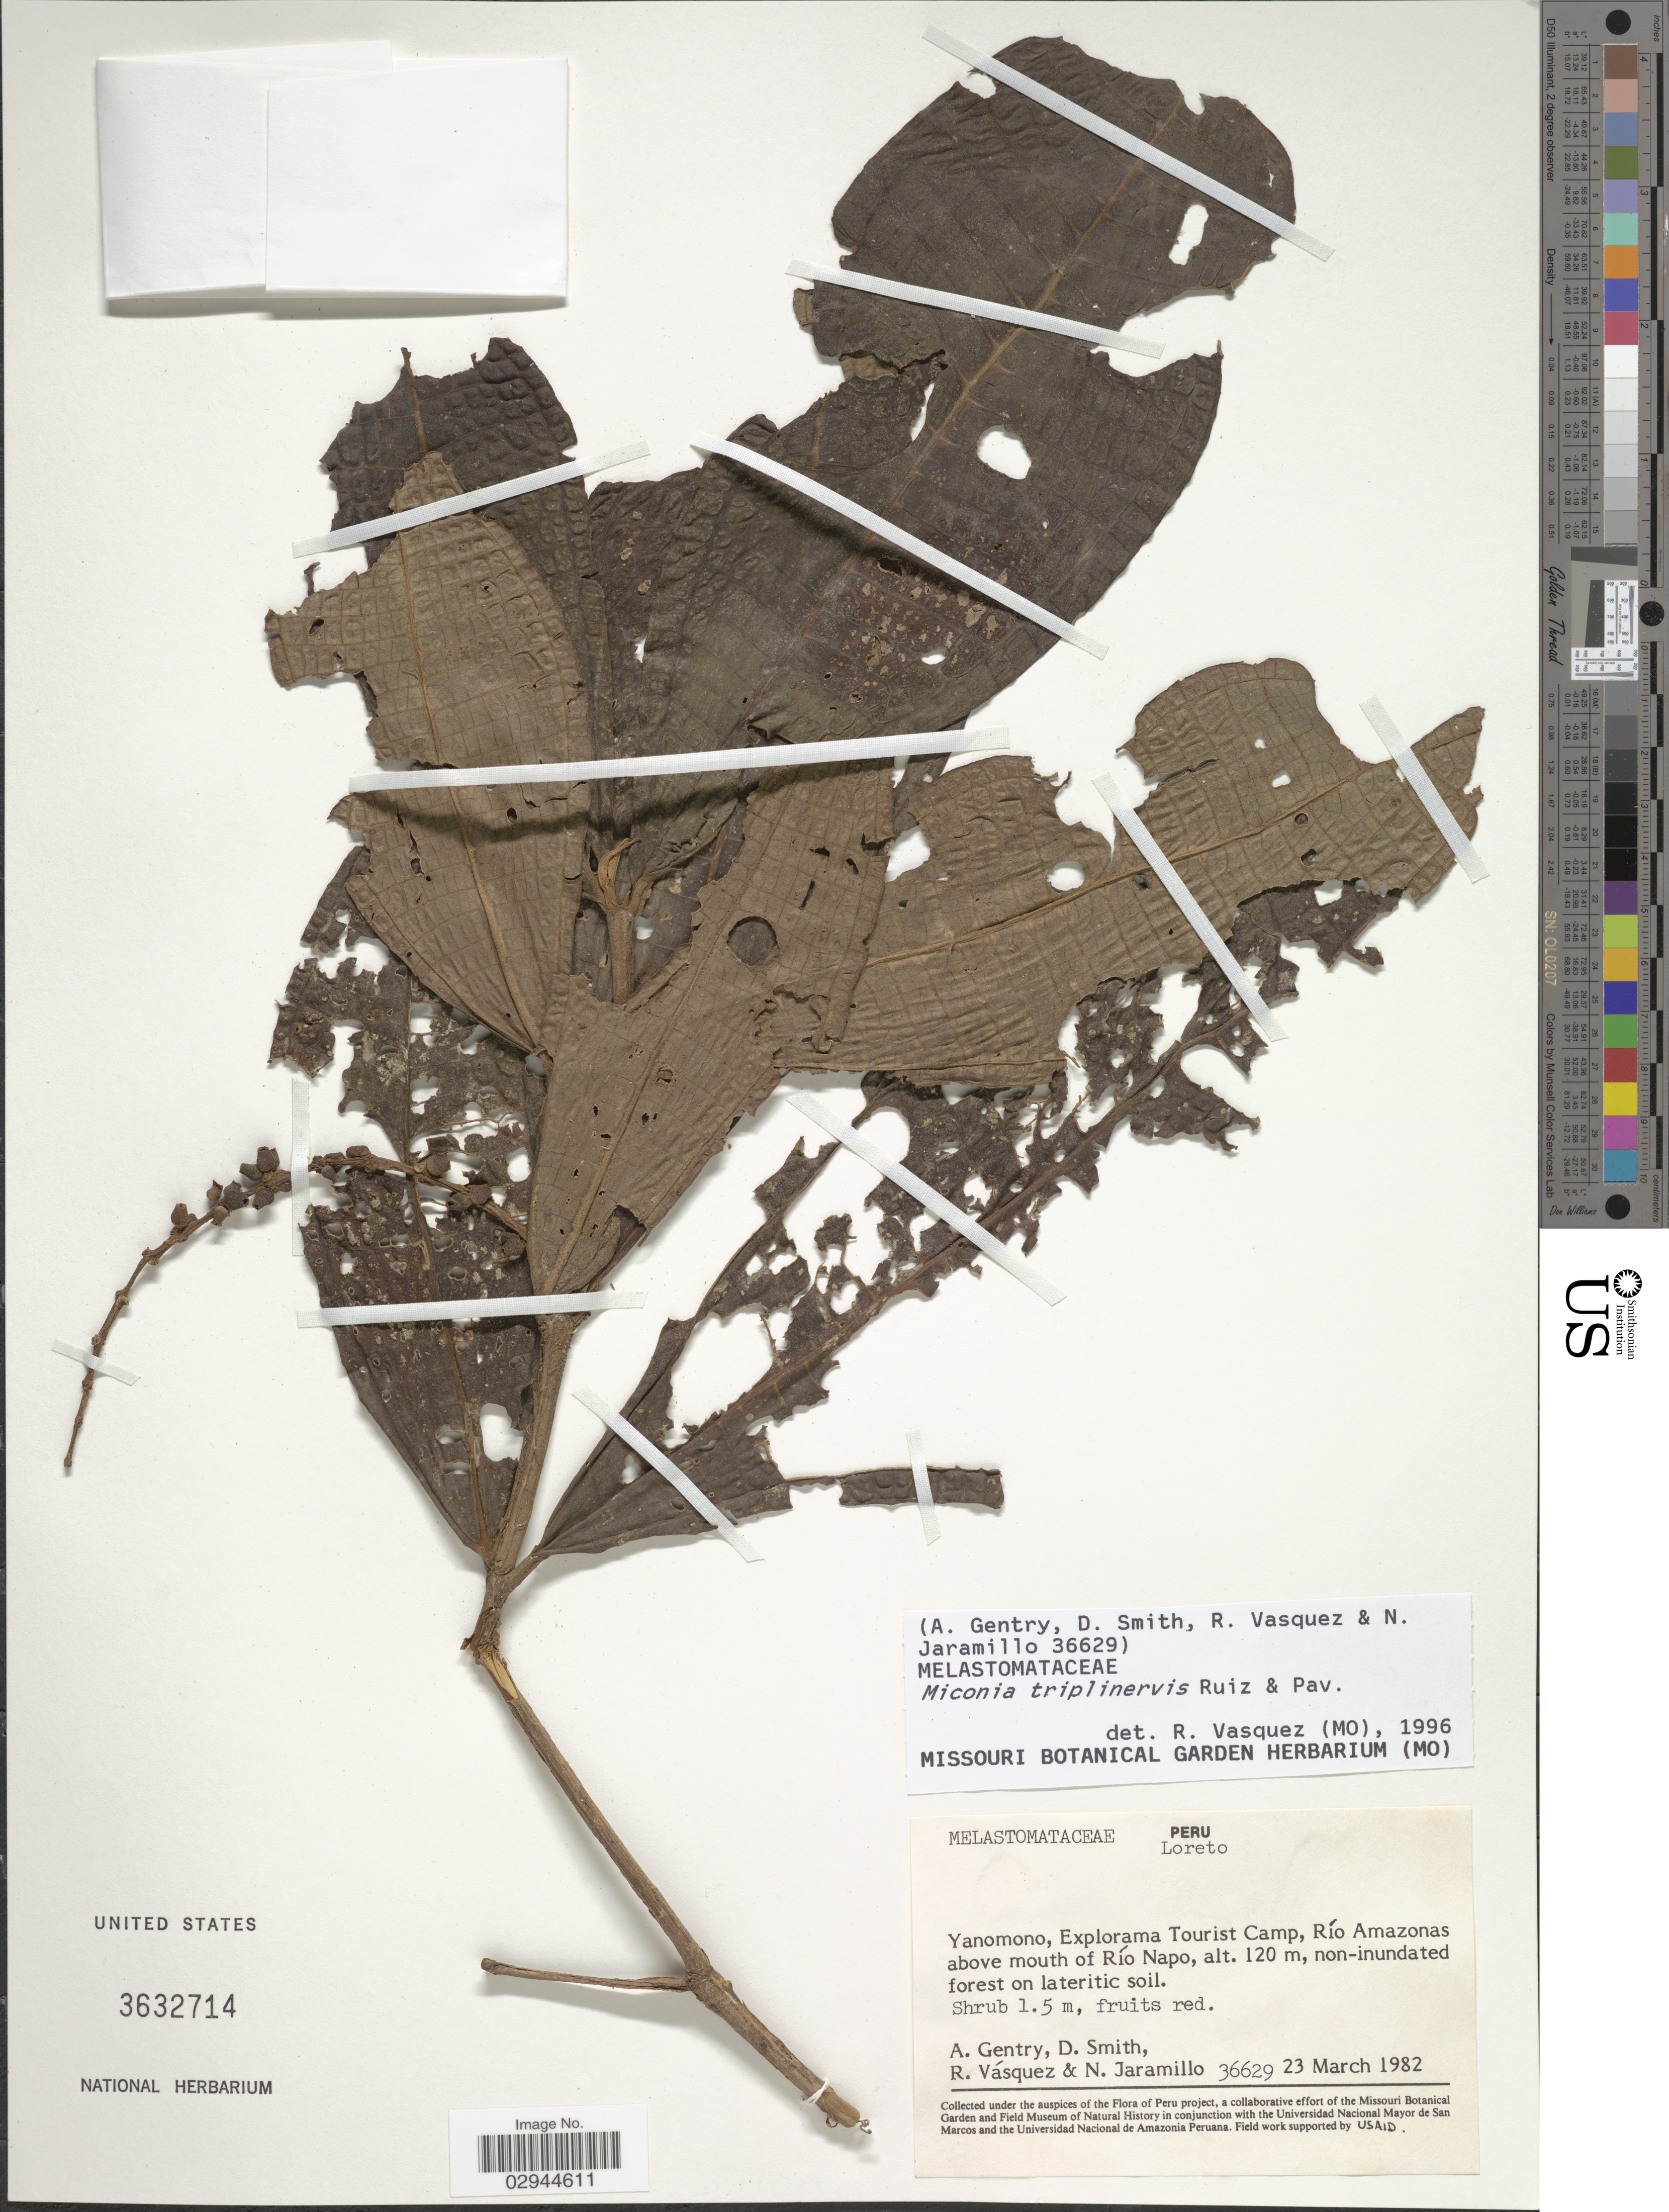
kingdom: Plantae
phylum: Tracheophyta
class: Magnoliopsida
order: Myrtales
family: Melastomataceae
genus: Miconia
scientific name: Miconia triplinervis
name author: Ruiz & Pav.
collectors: A. H. Gentry, D. Smith, R. Vásquez & N. Jaramillo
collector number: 36629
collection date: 1982-03-23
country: Peru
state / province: Loreto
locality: Yanomono, Explorama Tourist Camp, Río Amazonas above mouth of Río Napo.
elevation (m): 120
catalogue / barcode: US 3632714